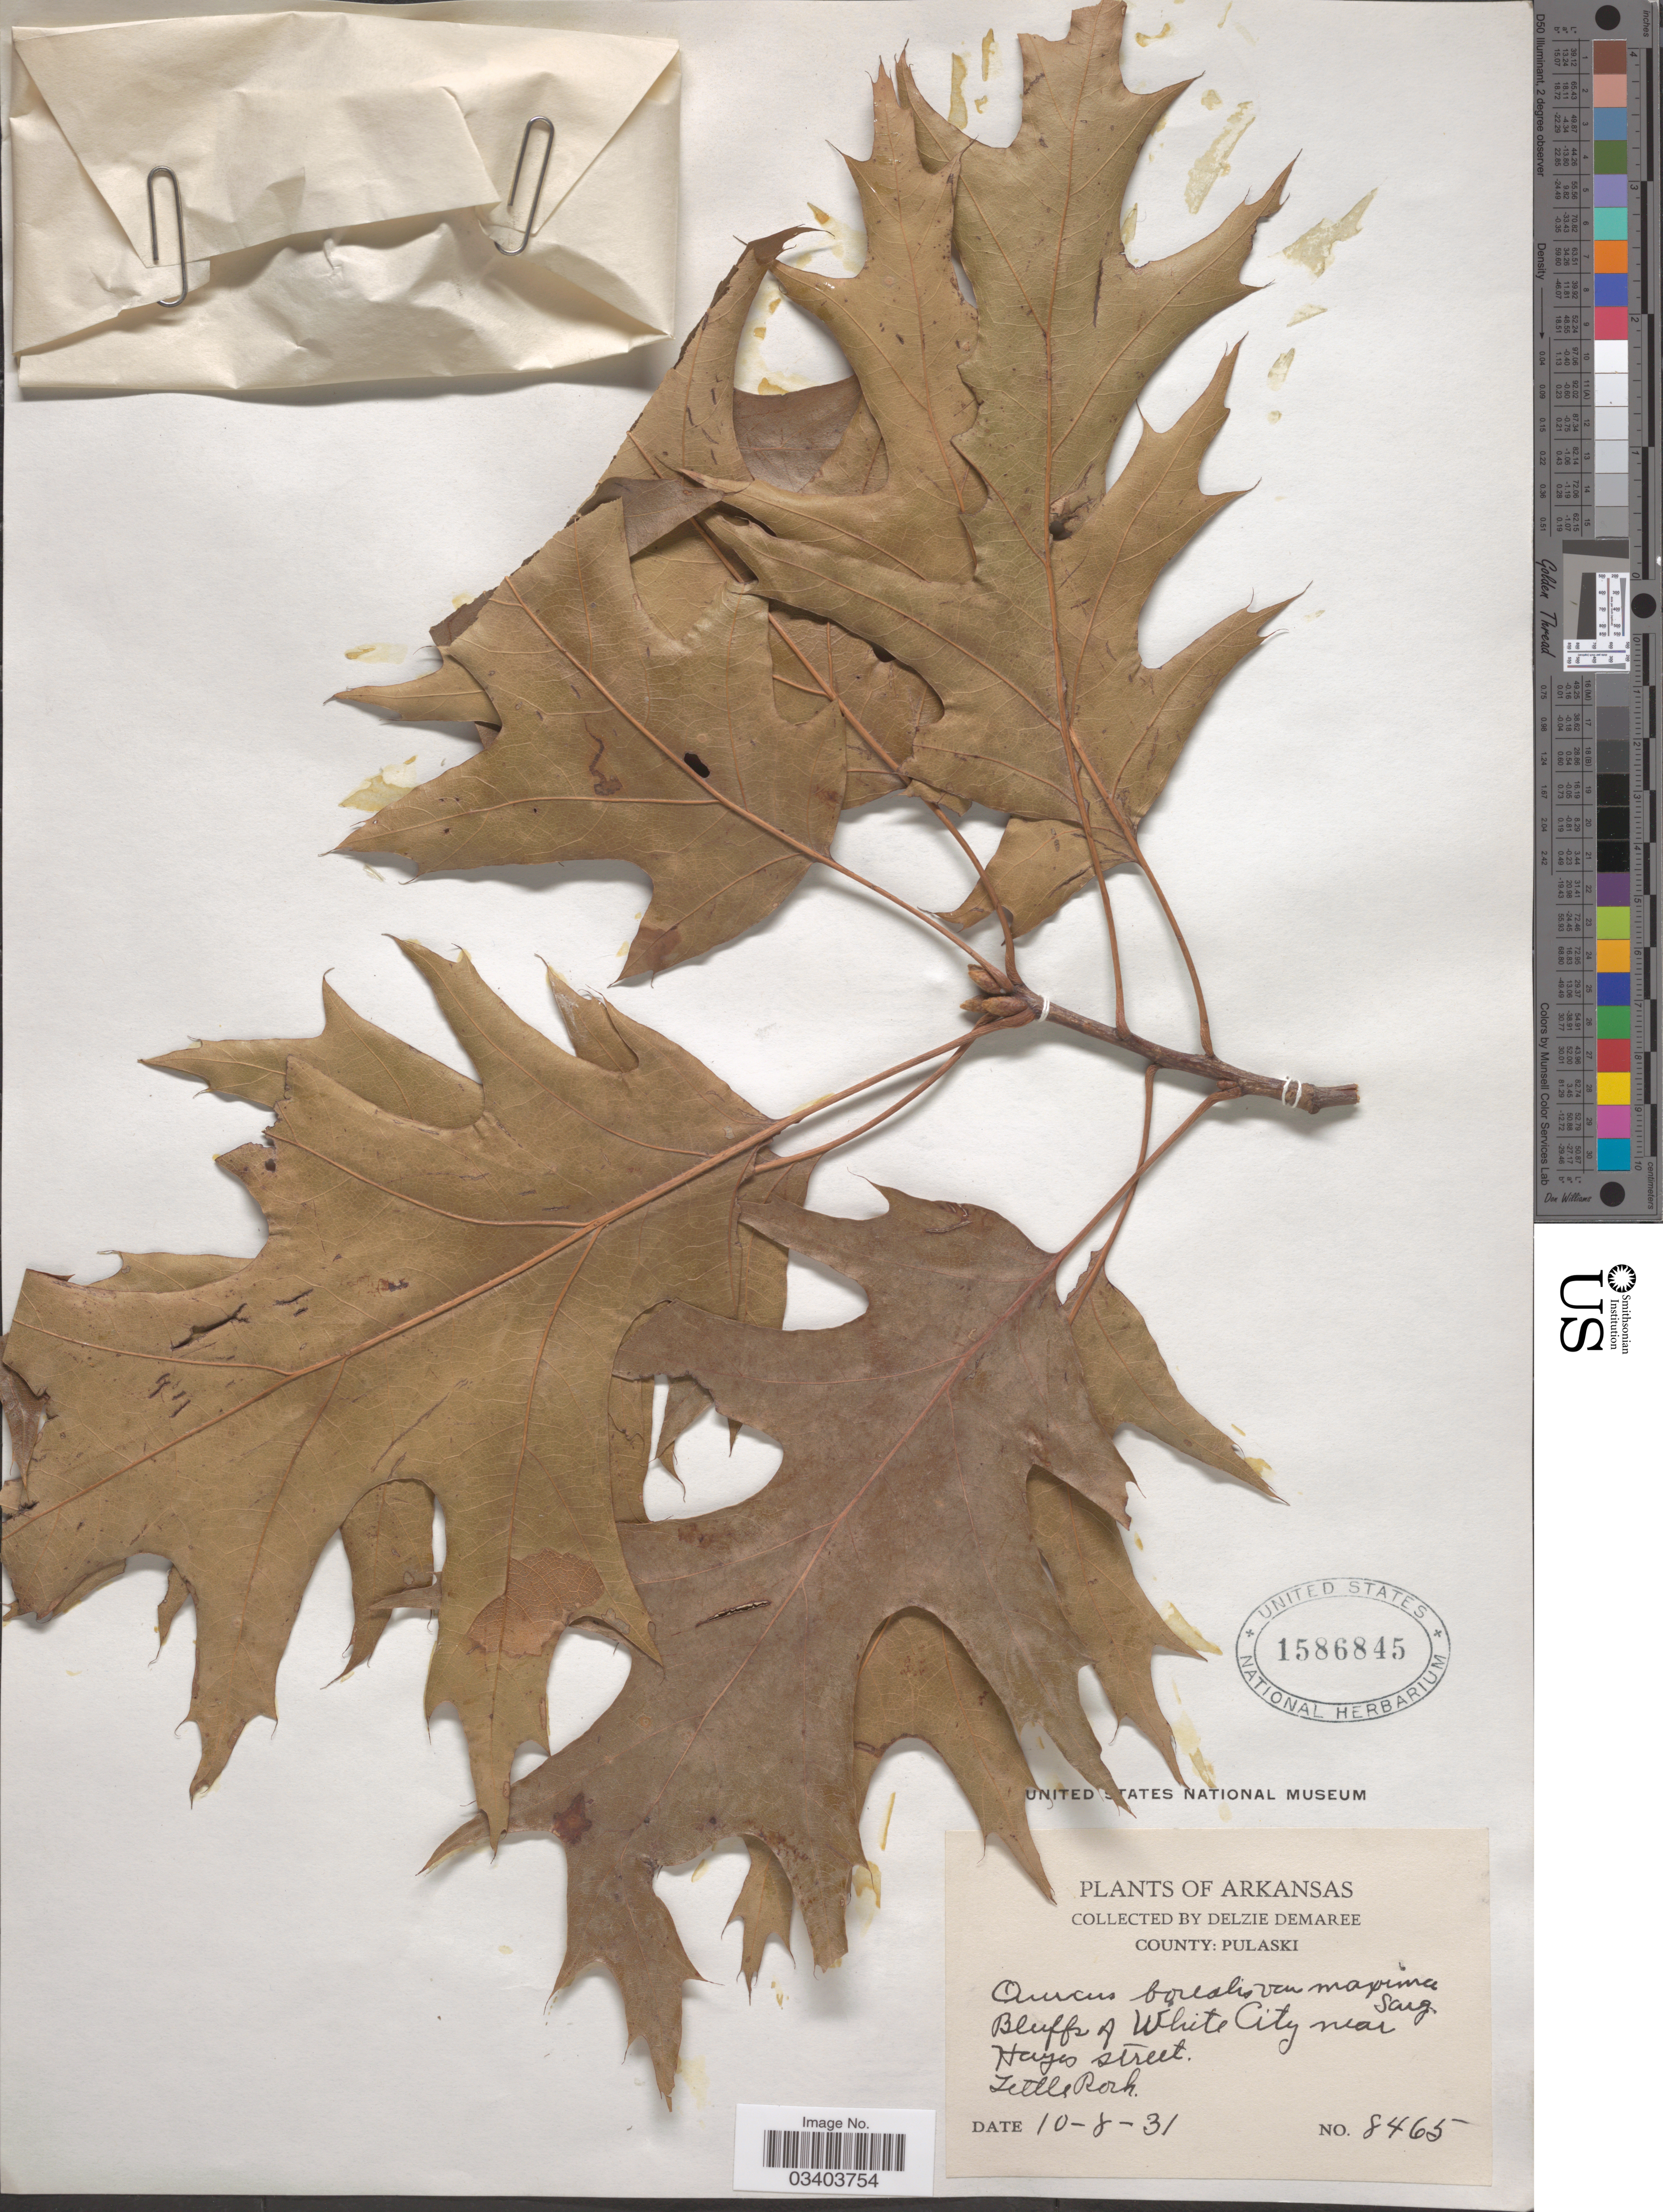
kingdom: Plantae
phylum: Tracheophyta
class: Magnoliopsida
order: Fagales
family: Fagaceae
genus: Quercus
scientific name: Quercus borealis var. maxima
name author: (Marshall) Sarg.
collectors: D. Demaree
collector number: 8465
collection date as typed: Transcribed d/m/y: 8/10/31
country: United States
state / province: Arkansas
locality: County: Pulaski. Bluffs of White City near Hayes Street. Little Rock.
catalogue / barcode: US 1586845